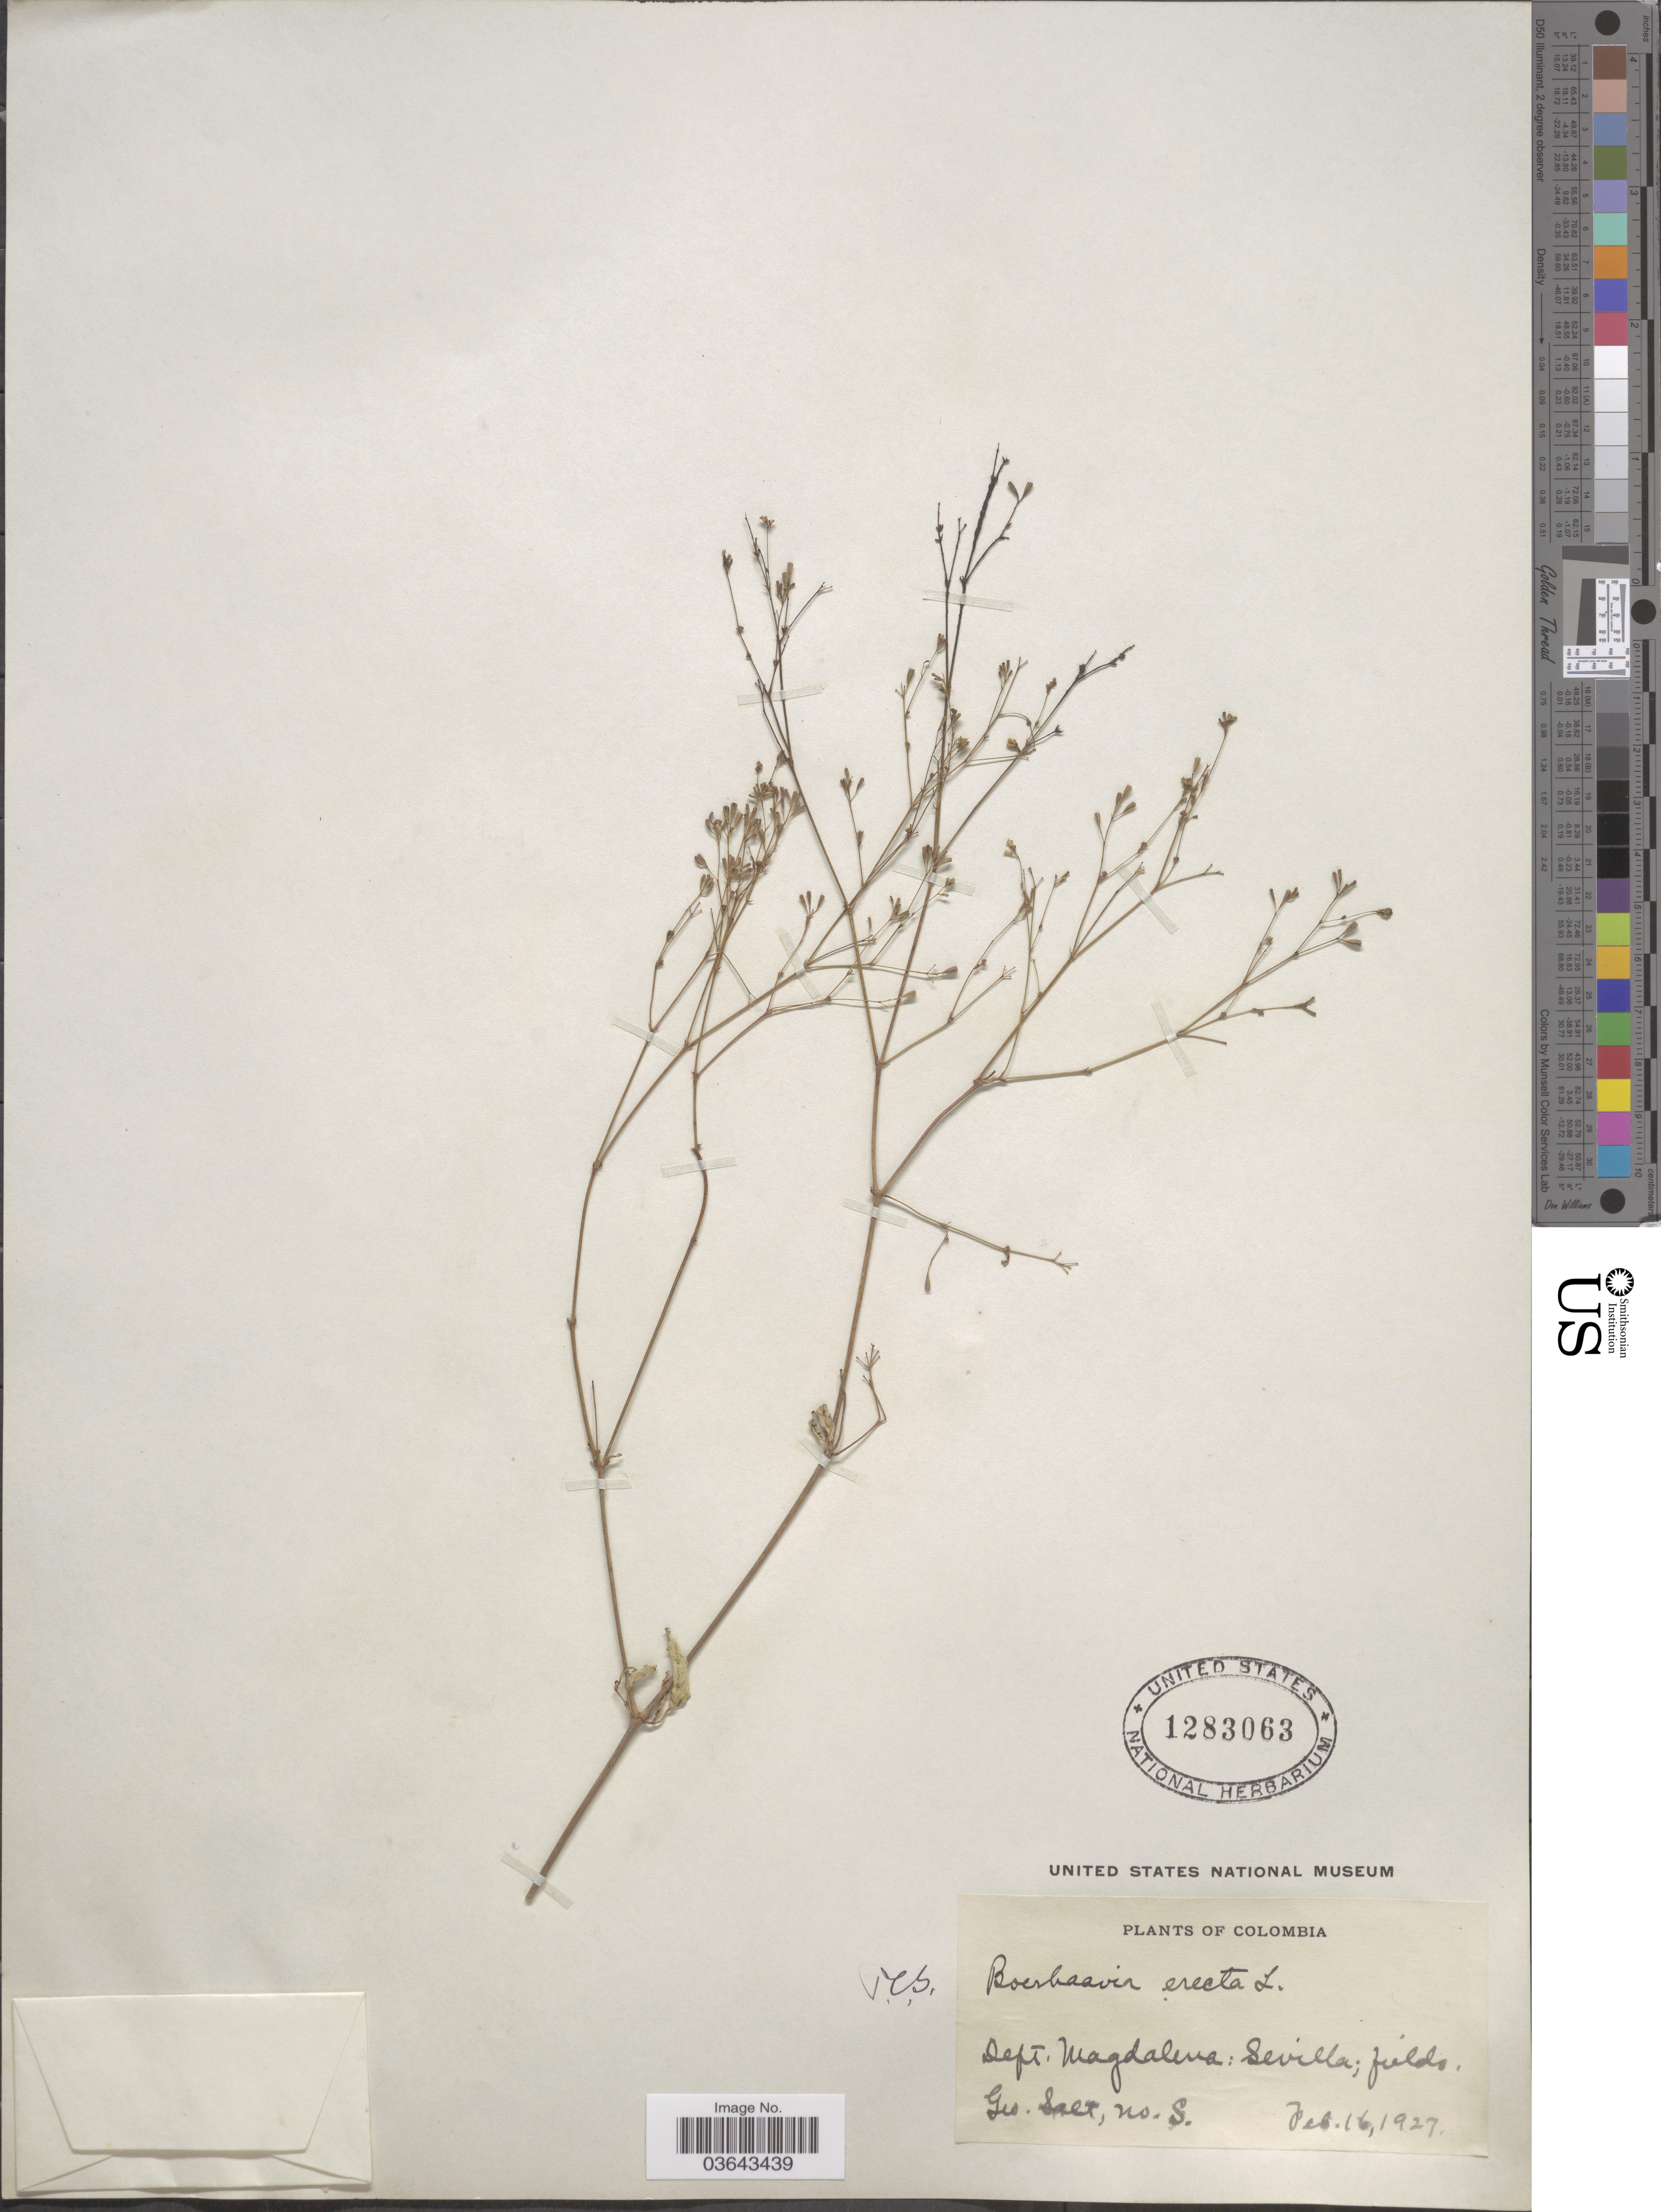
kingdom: Plantae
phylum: Tracheophyta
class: Magnoliopsida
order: Caryophyllales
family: Nyctaginaceae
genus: Boerhavia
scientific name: Boerhavia erecta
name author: L.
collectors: G. Salt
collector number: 5*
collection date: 1927-02-16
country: Colombia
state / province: Magdalena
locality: Dept. Magdalena: Sevilla; fields.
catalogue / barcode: US 1283063